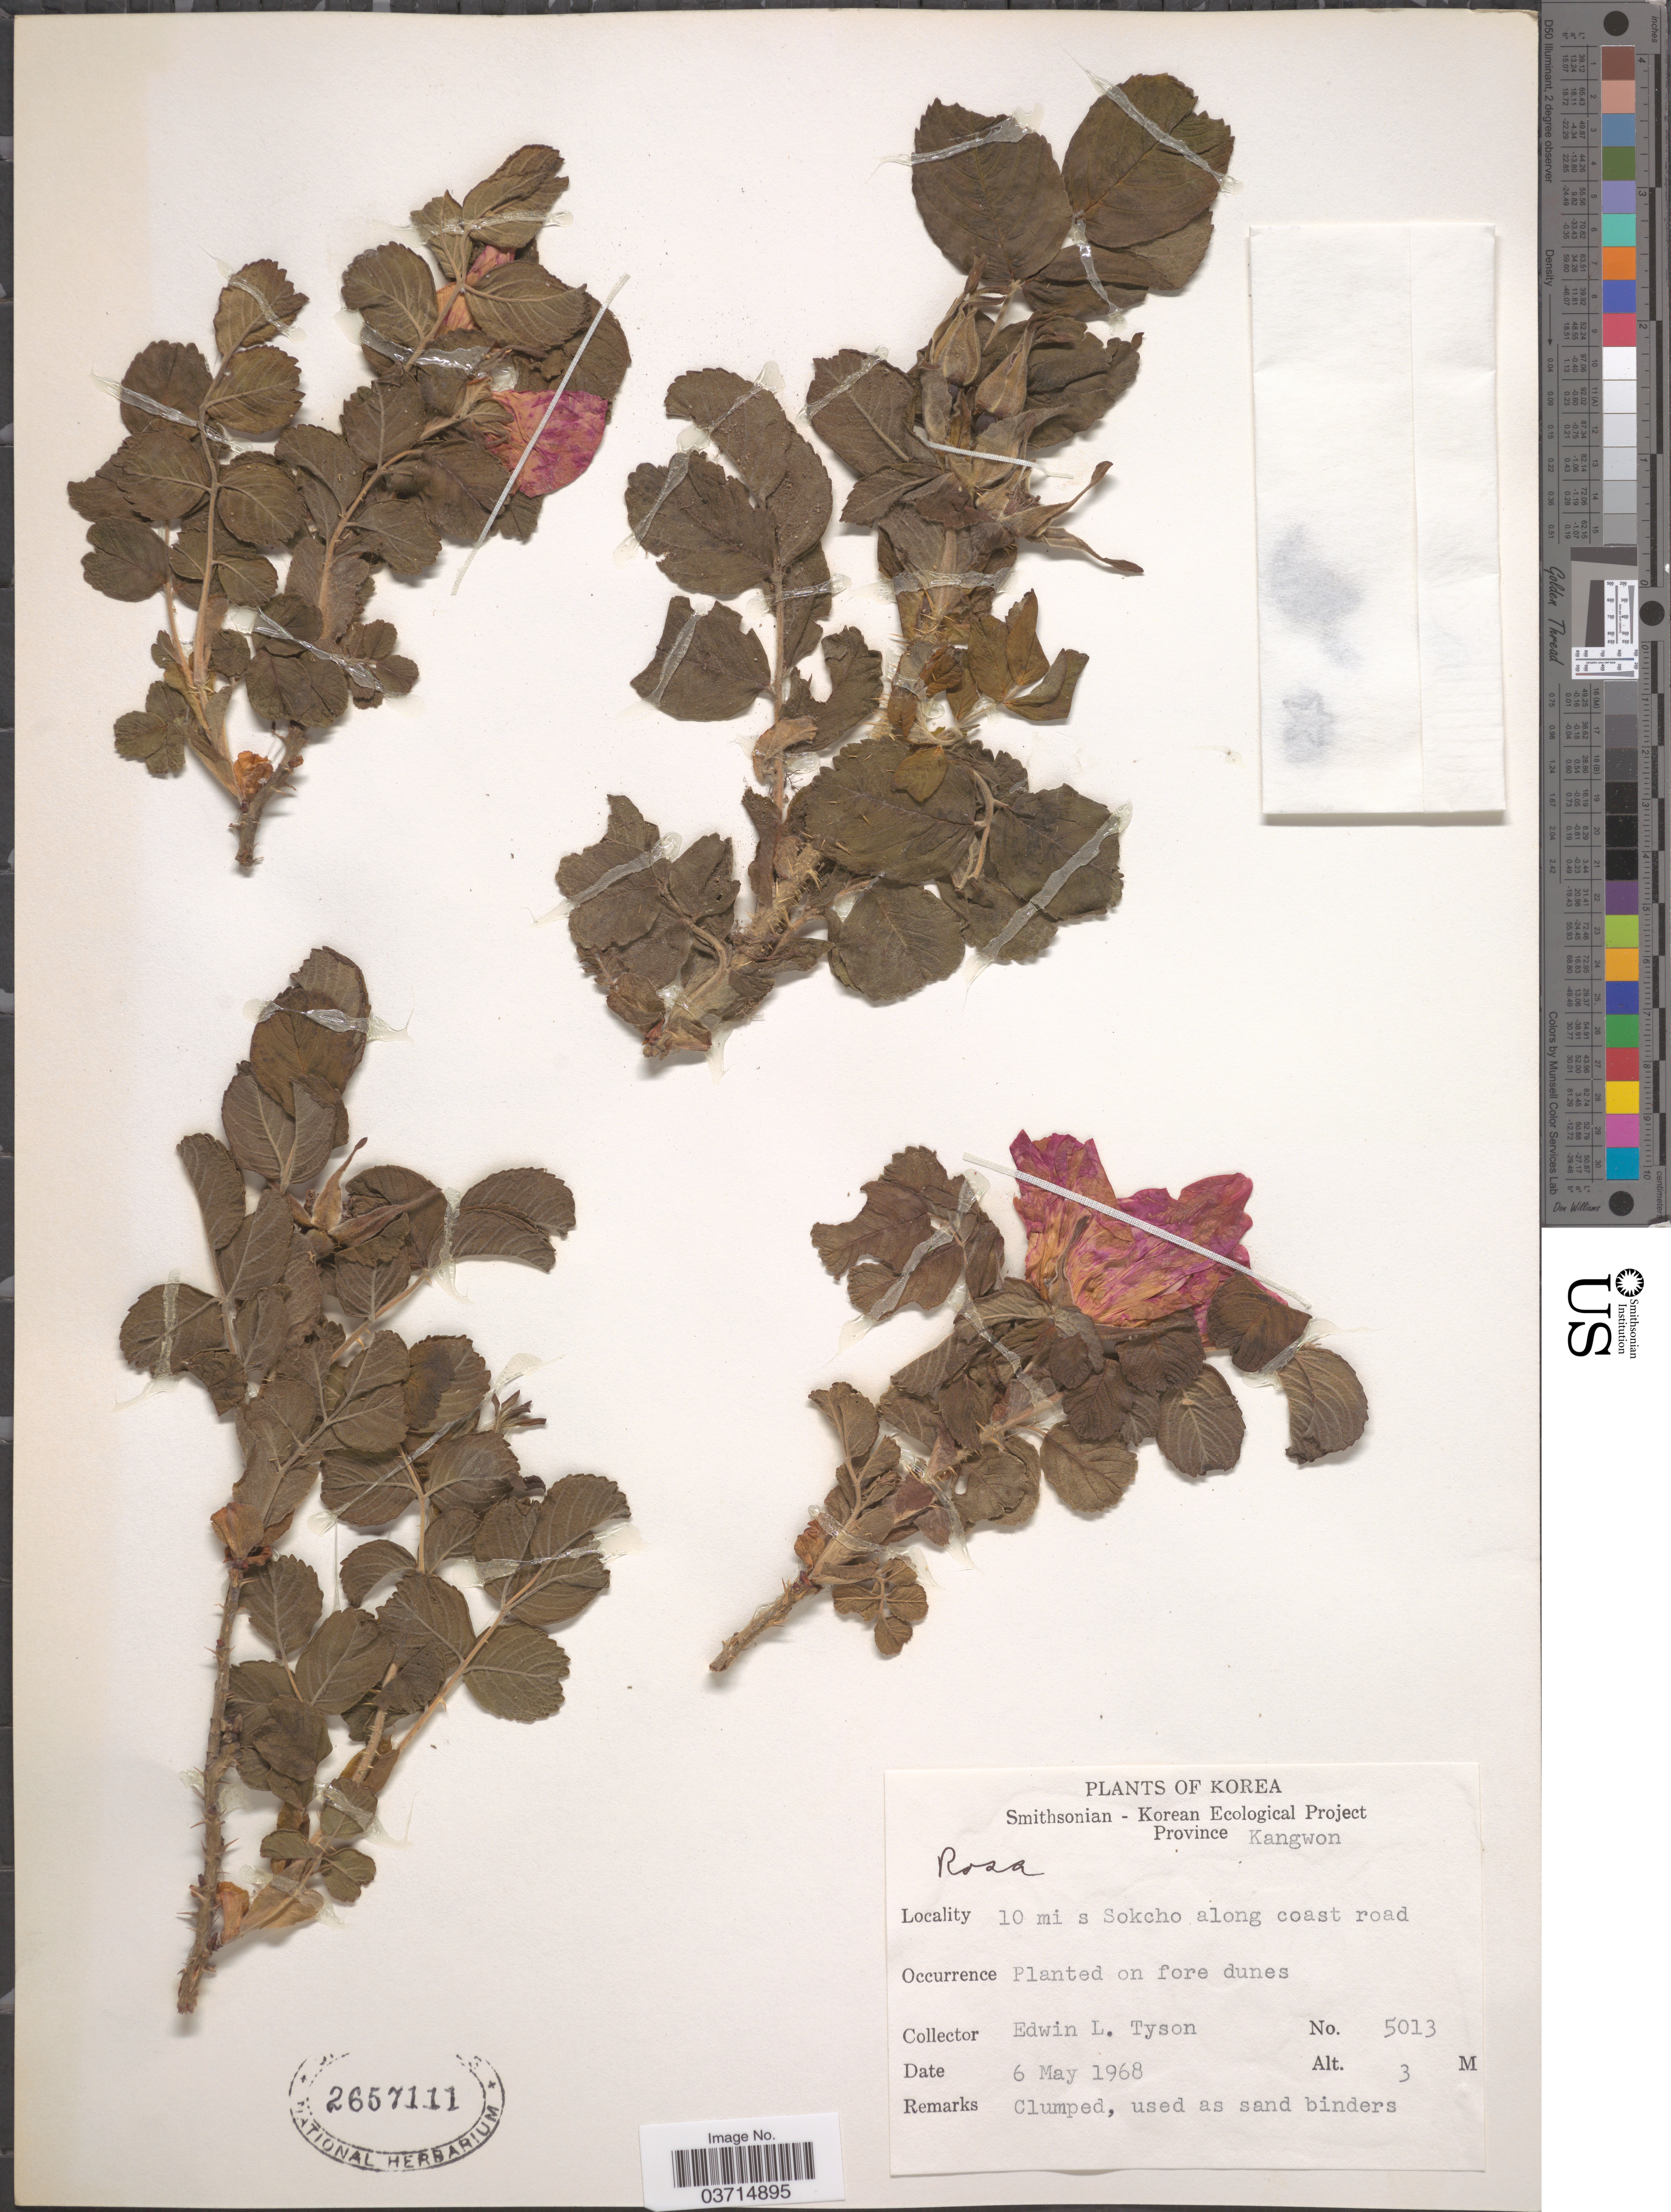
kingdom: Plantae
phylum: Tracheophyta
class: Magnoliopsida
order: Rosales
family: Rosaceae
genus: Rosa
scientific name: Rosa sp.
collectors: E. L. Tyson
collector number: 5013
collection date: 1968-05-06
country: North Korea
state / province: Kangwon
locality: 10 mi s Sokcho along coast road.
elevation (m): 3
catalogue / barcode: US 2657111